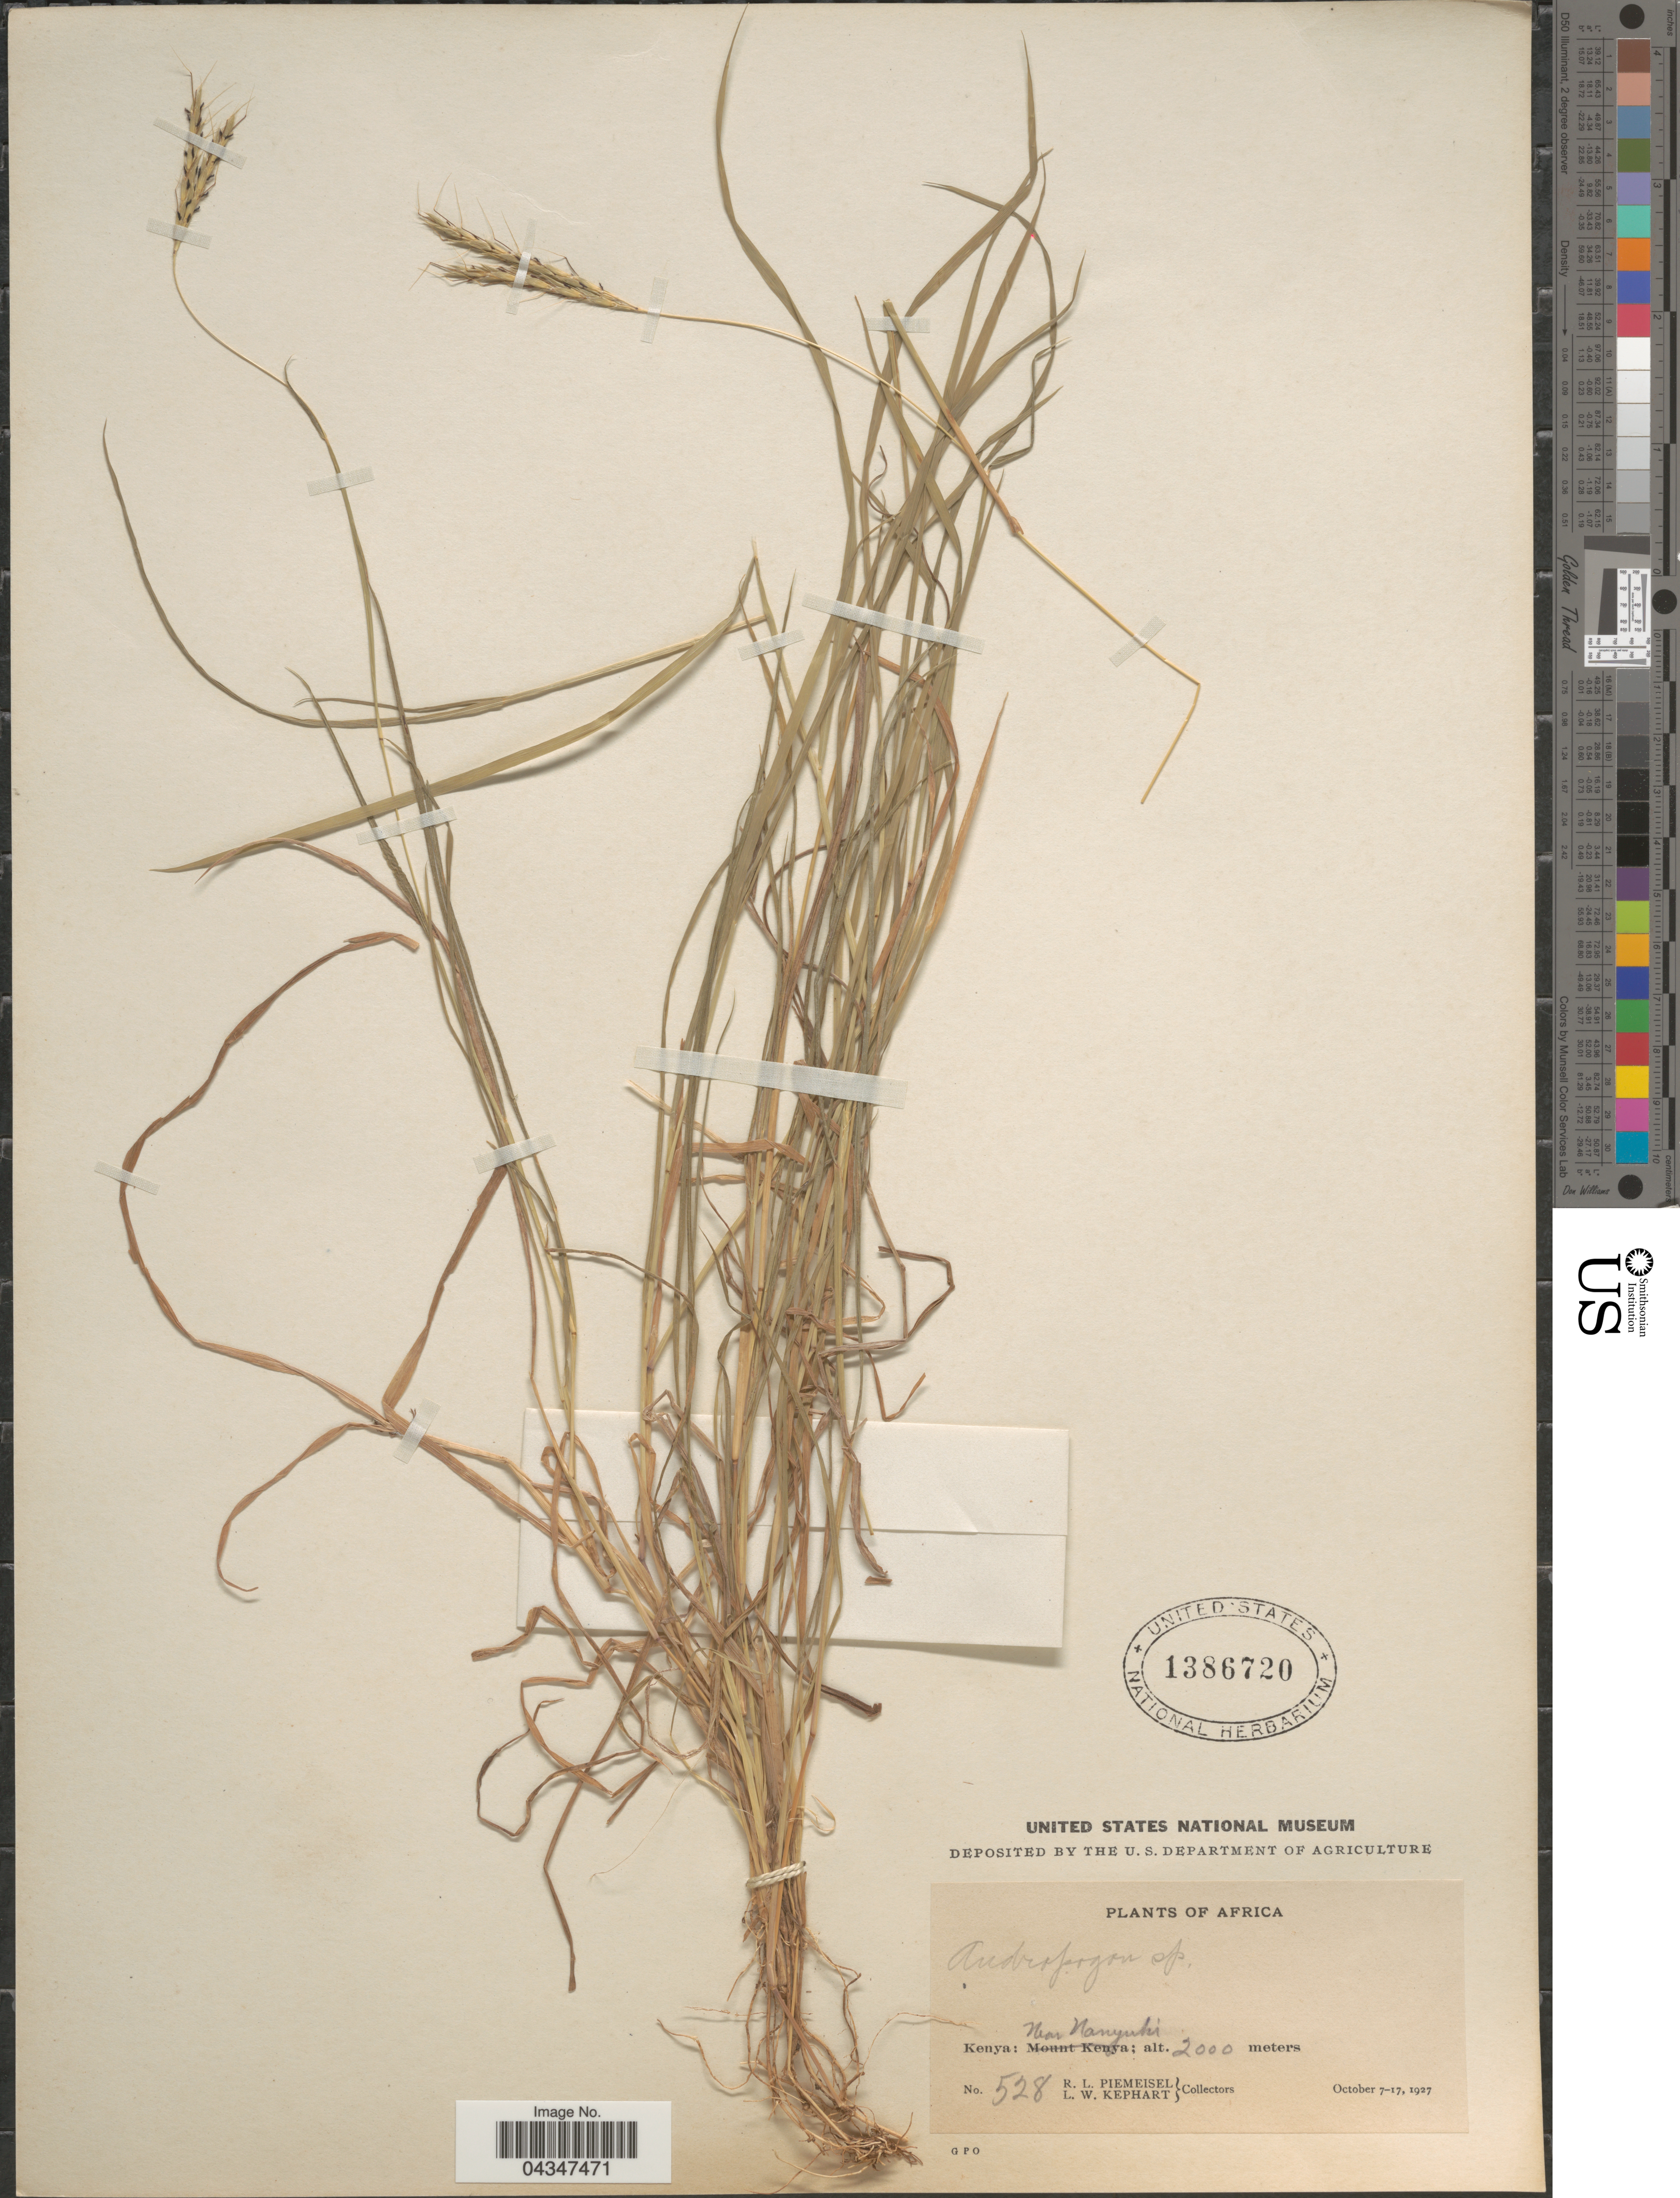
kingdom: Plantae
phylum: Tracheophyta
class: Liliopsida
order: Poales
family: Poaceae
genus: Andropogon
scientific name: Andropogon sp.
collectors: R. L. Piemeisel & L. W. Kephart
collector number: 528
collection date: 1927-10-07/1927-10-17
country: Kenya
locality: Near Nanyuki.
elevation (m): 2000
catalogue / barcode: US 1386720